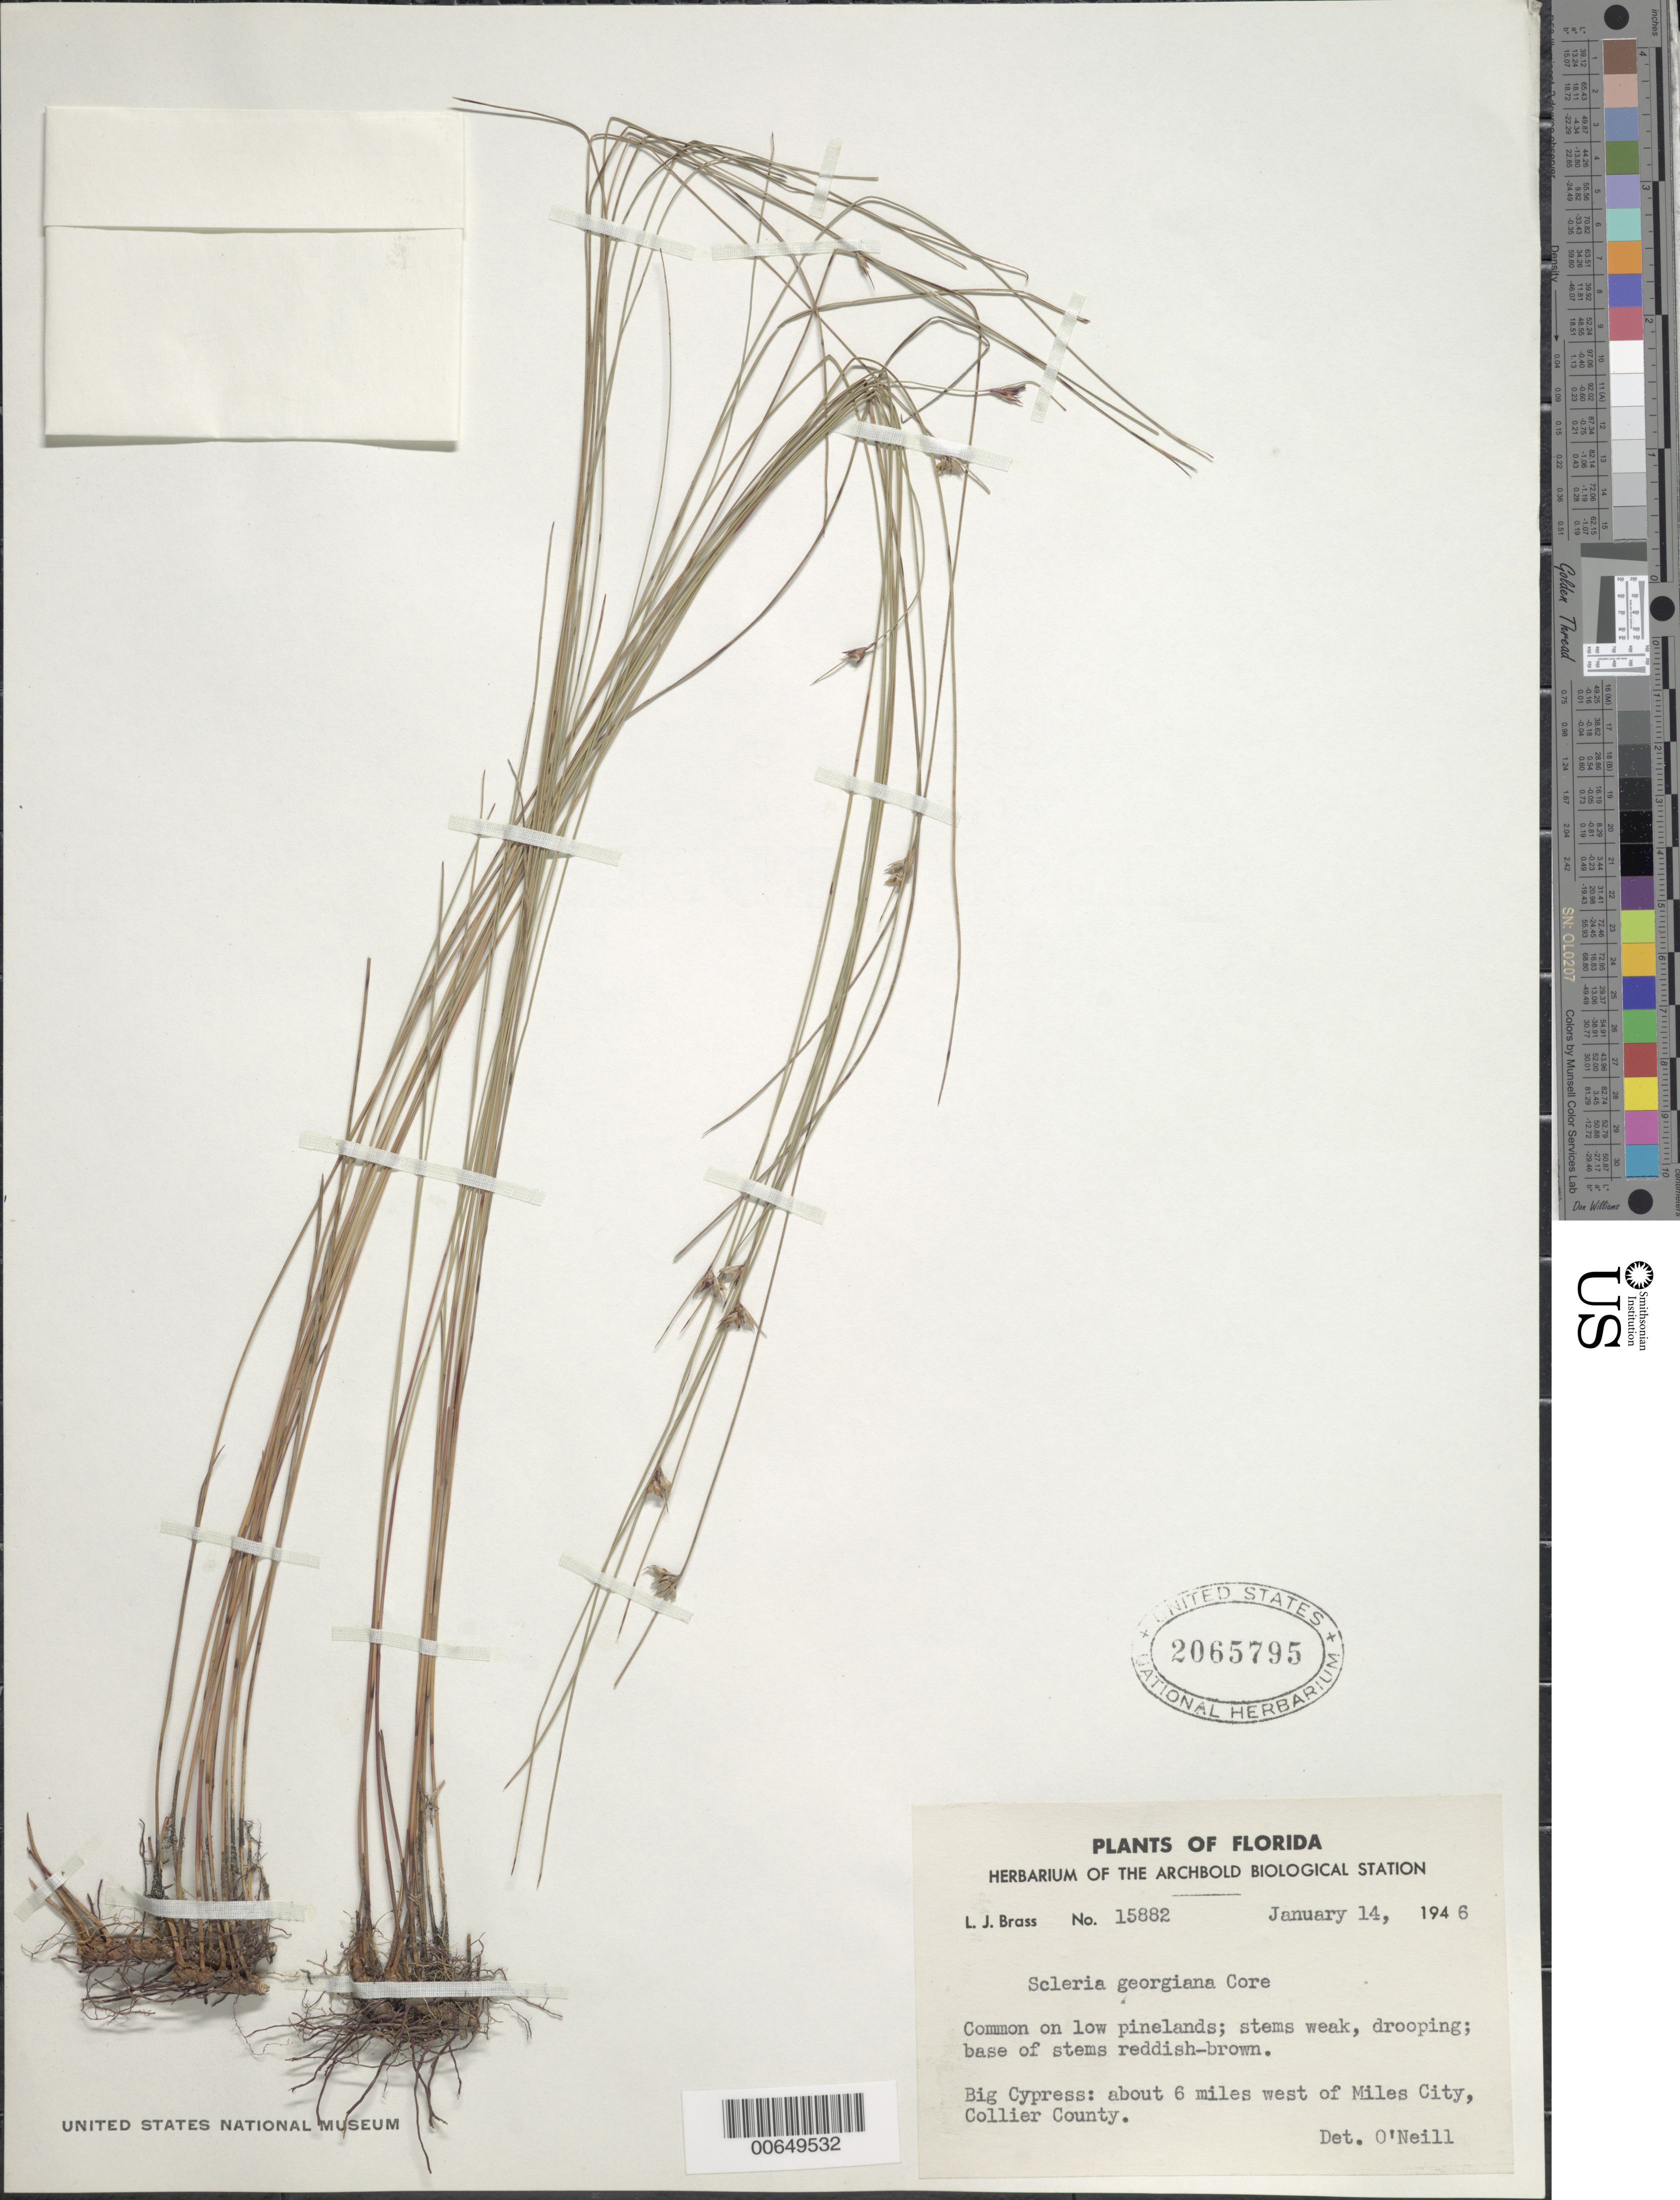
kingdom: Plantae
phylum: Tracheophyta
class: Liliopsida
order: Poales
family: Cyperaceae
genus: Scleria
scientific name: Scleria georgiana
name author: Core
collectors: L. J. Brass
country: United States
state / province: Florida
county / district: Collier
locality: Big Cypress: about 6 miles W of Miles City.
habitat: On low pinelands.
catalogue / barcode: US 2065795